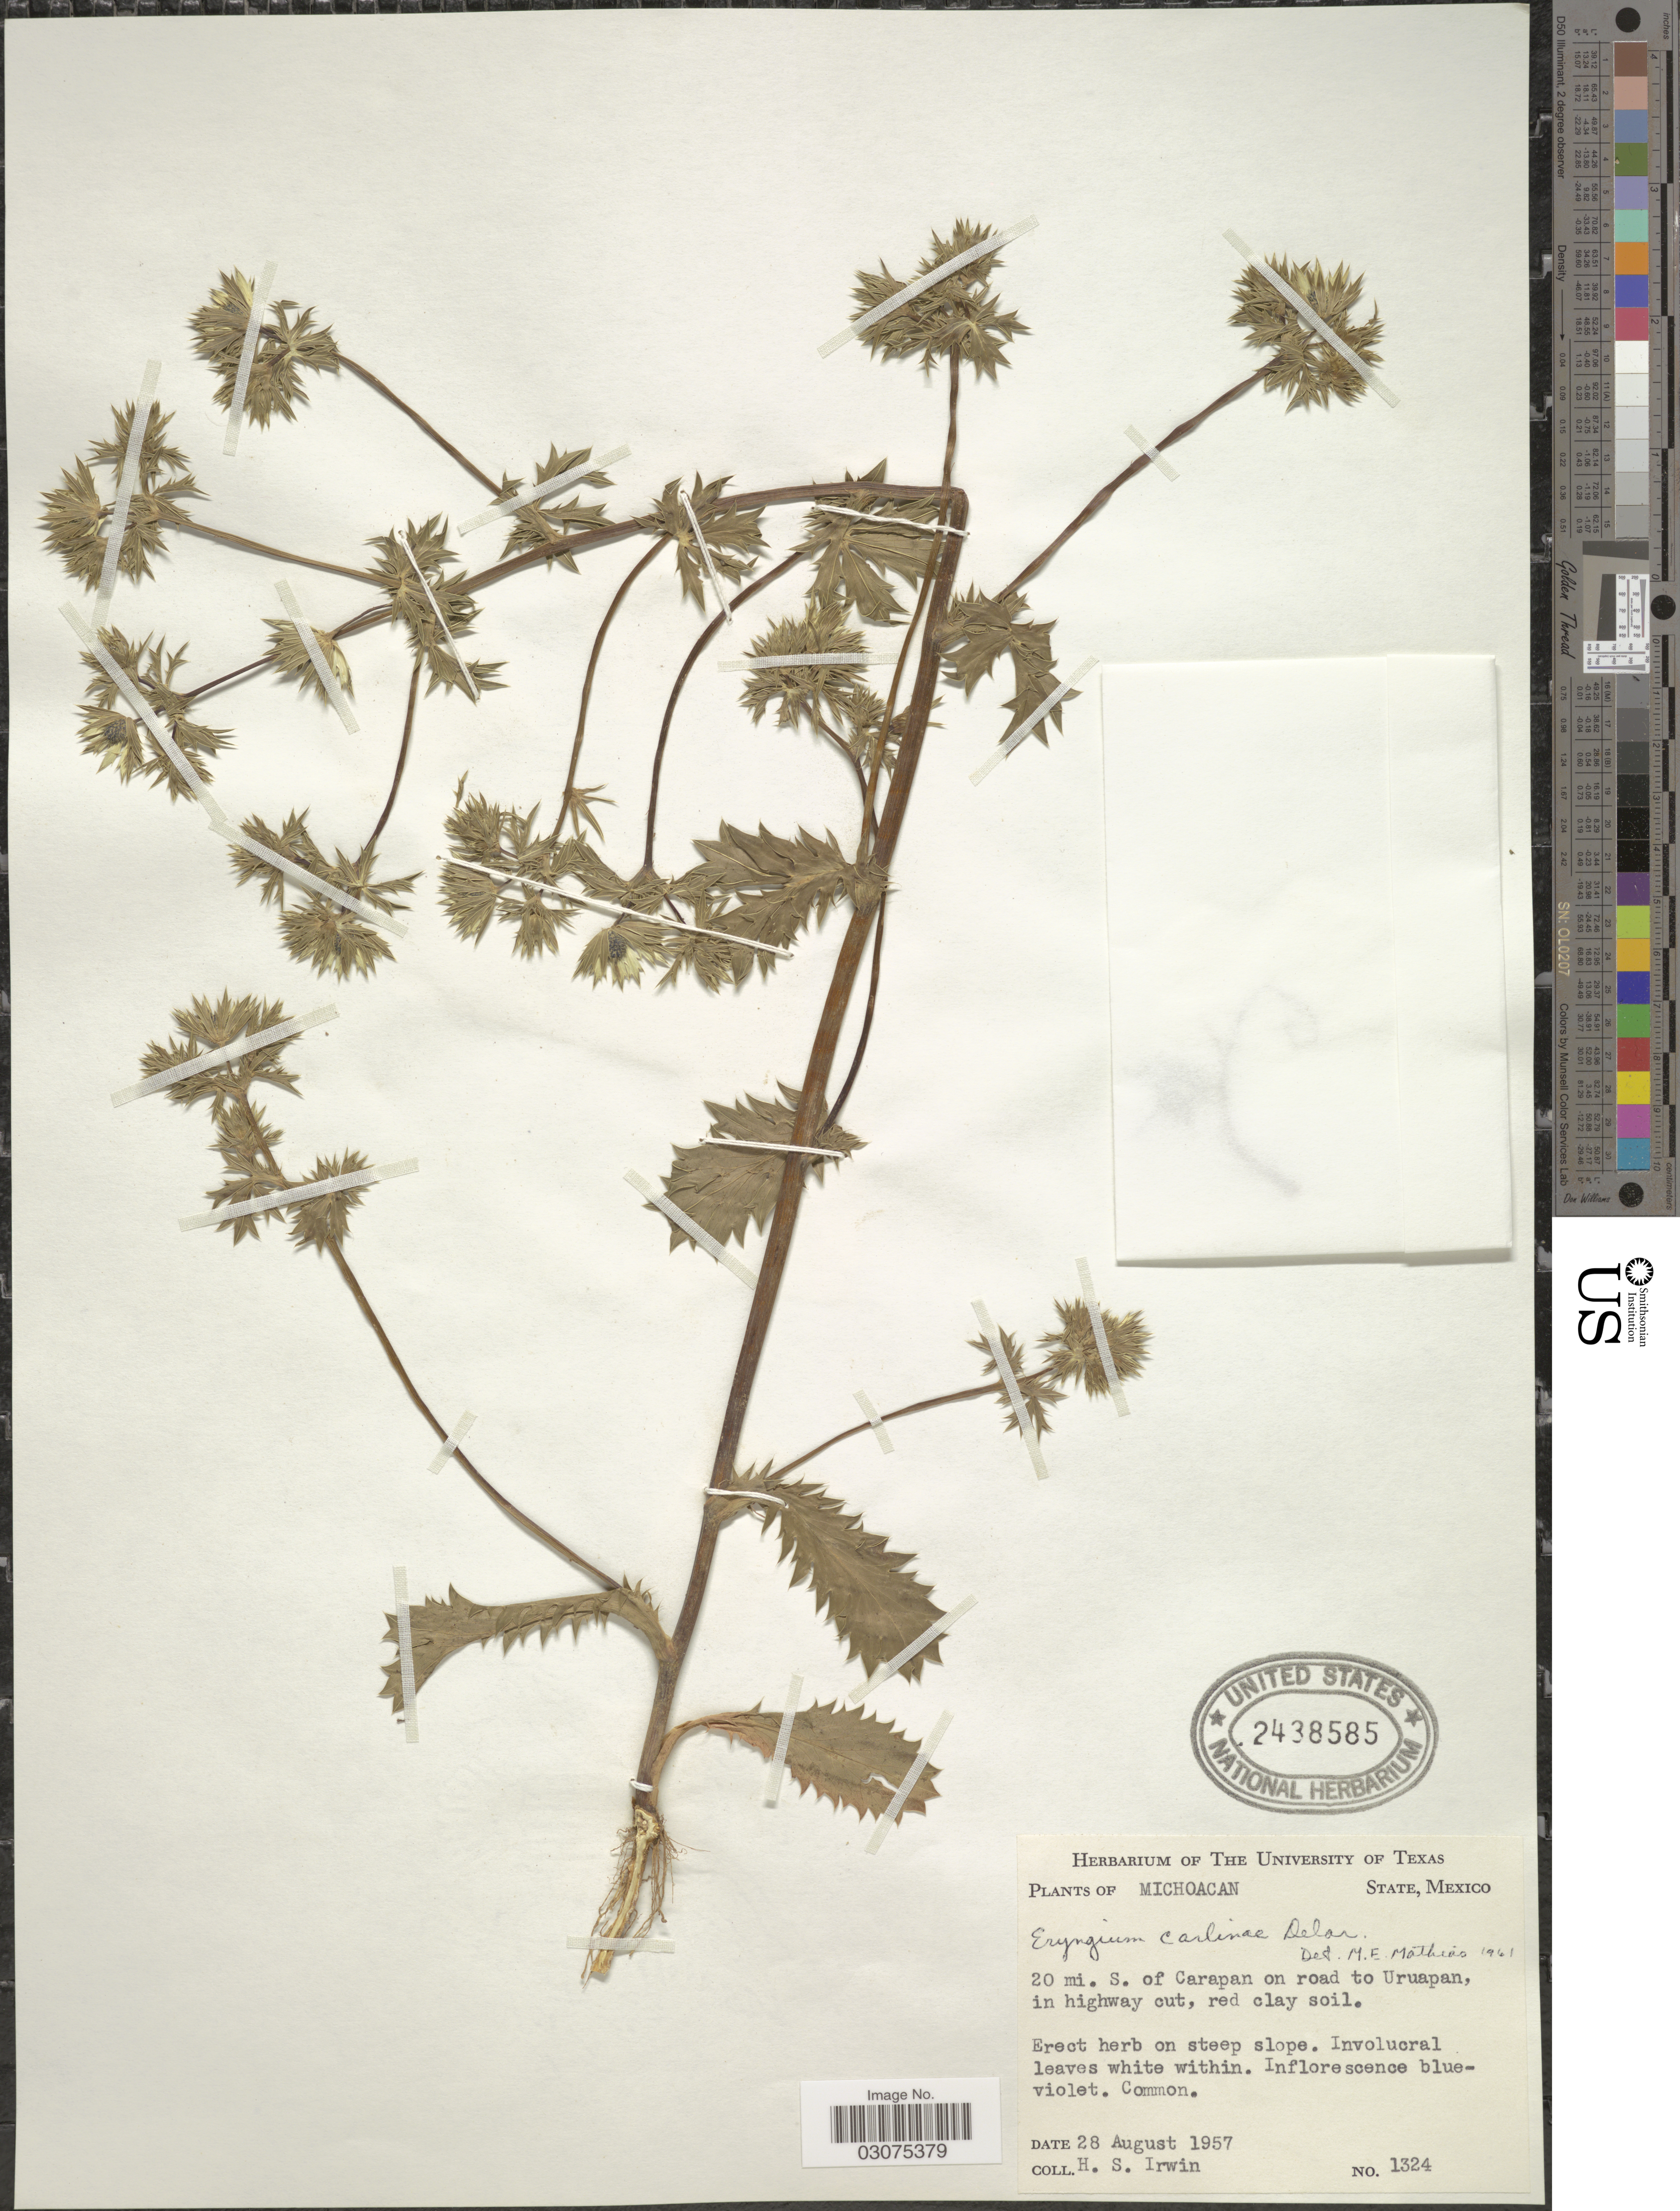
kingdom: Plantae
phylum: Tracheophyta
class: Magnoliopsida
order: Apiales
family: Apiaceae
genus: Eryngium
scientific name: Eryngium carlinae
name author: F. Delaroche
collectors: H. Irwin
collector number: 1324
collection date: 1957-08-28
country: Mexico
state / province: Michoacán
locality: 20 mi. S. of Carapan on road to Uruapan, in highway cut.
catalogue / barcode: US 2438585